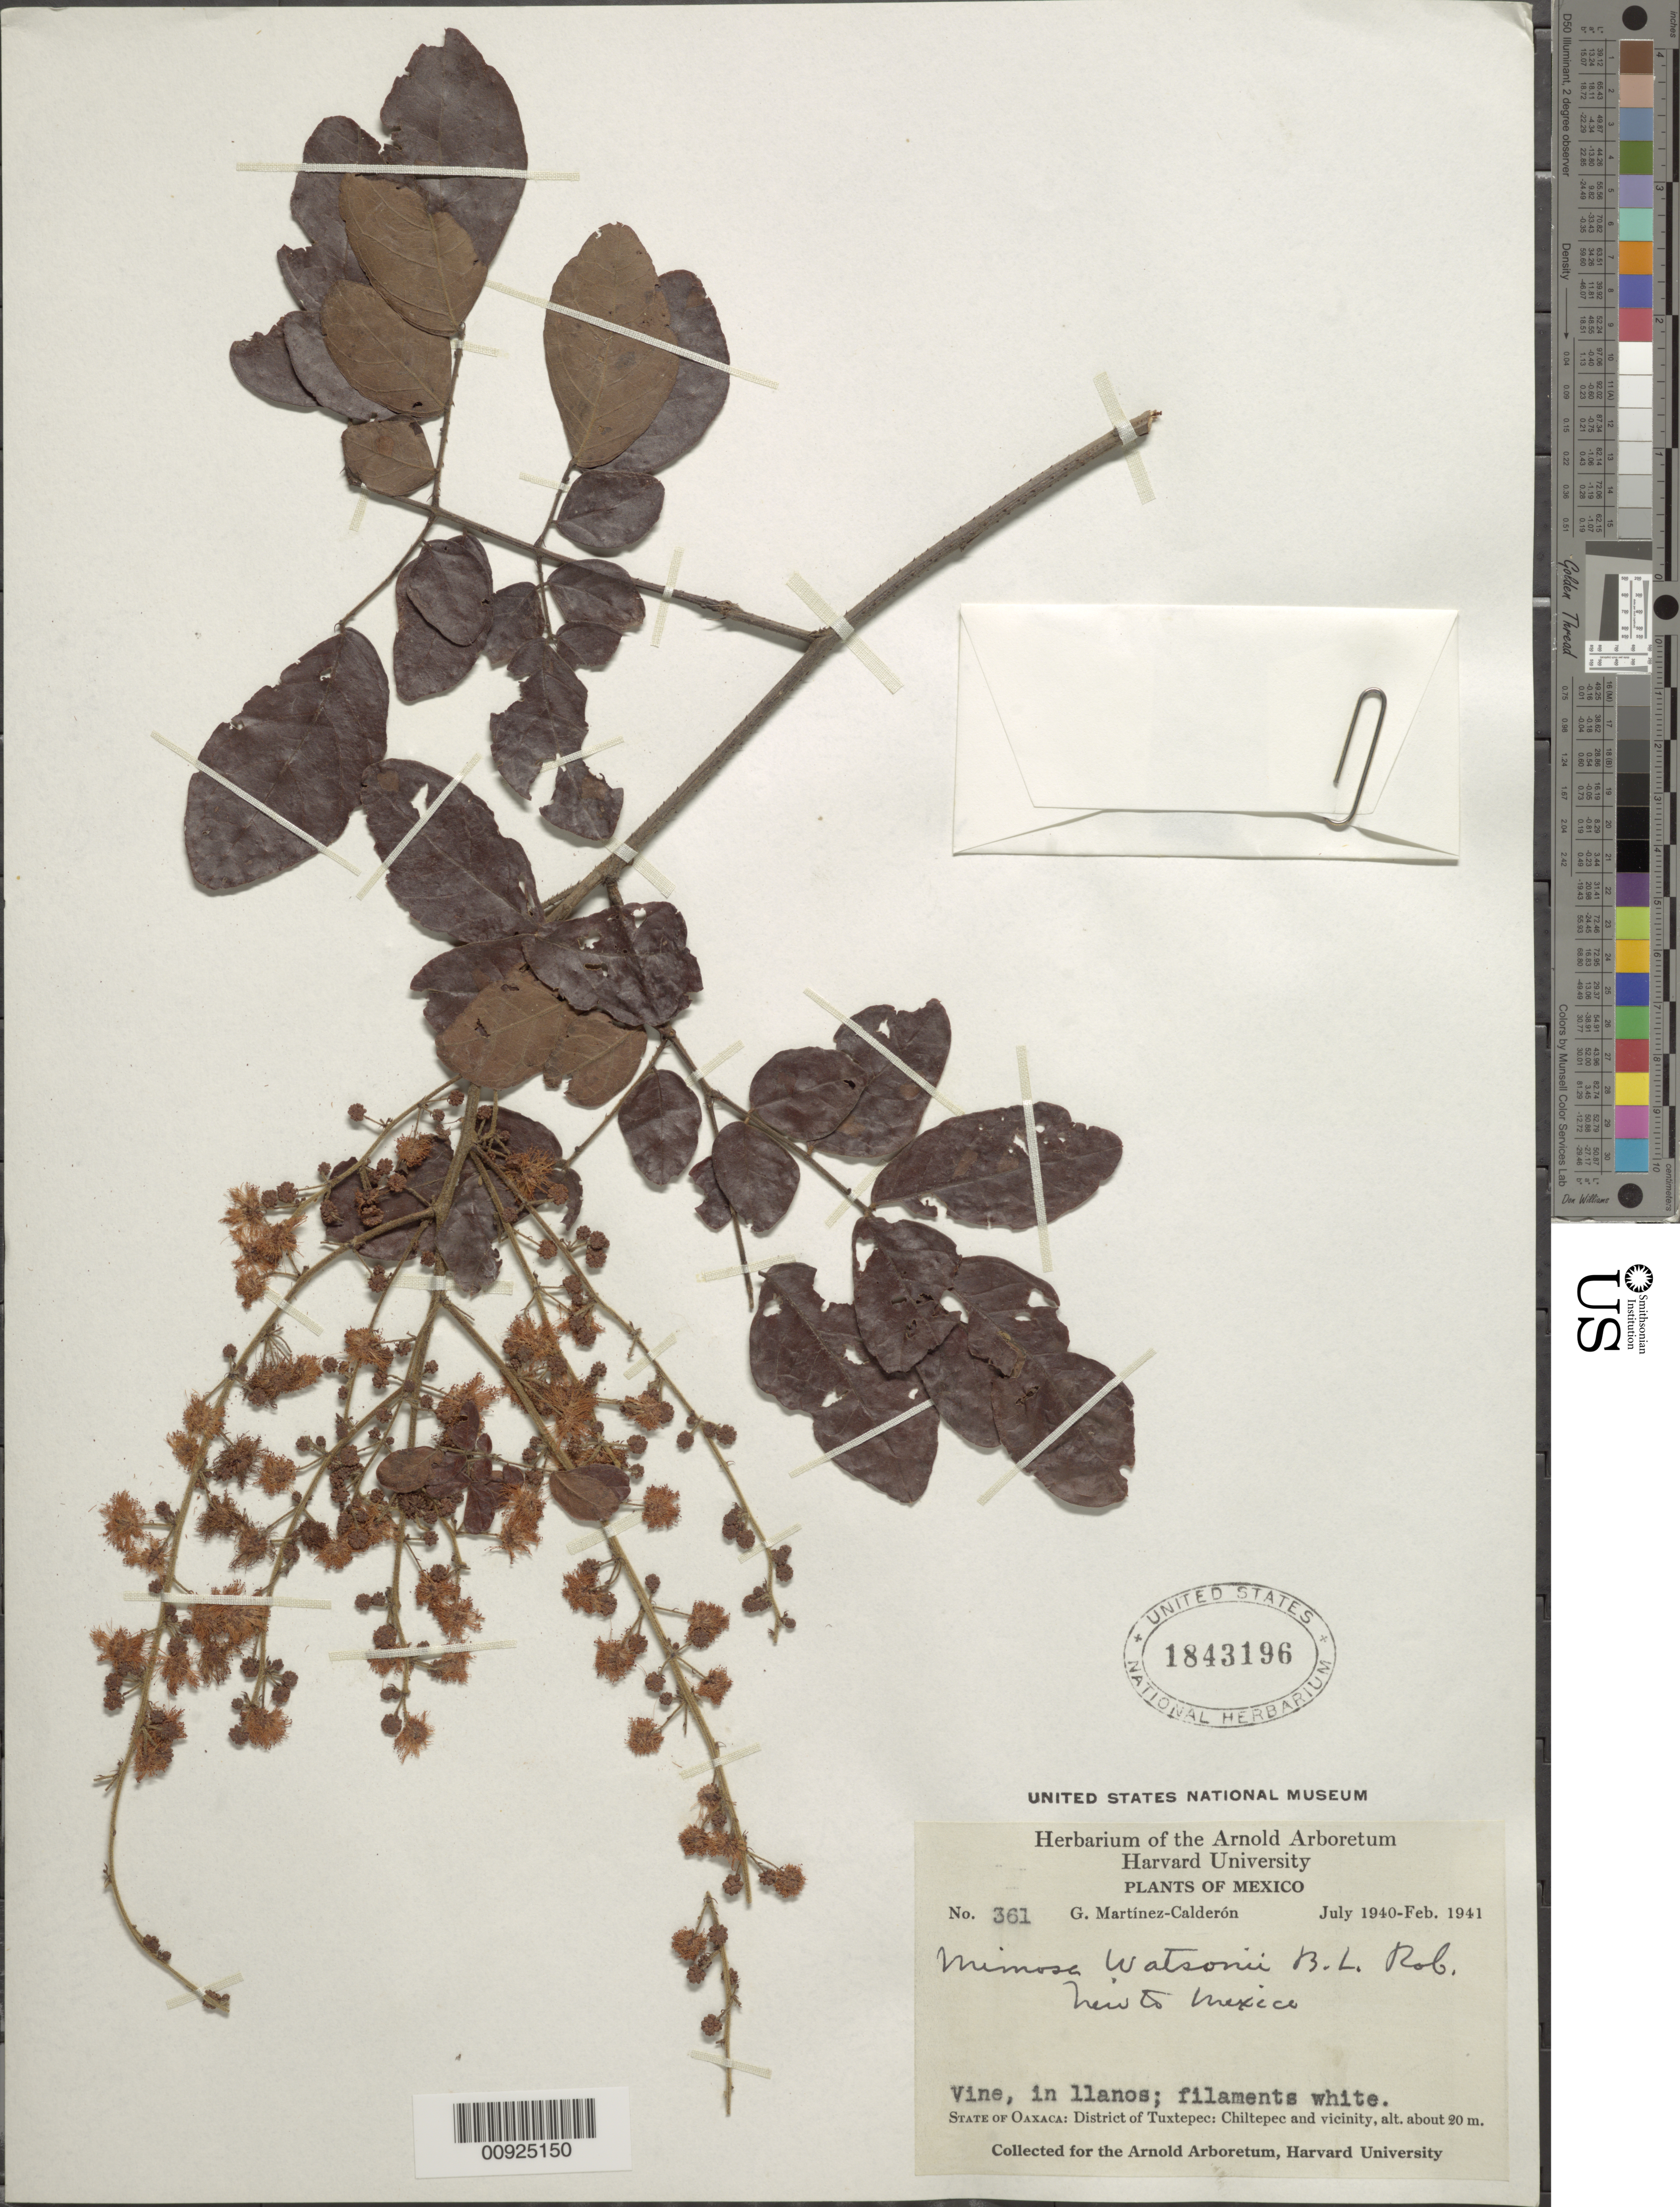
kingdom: Plantae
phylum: Tracheophyta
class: Magnoliopsida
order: Fabales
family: Fabaceae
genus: Mimosa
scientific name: Mimosa watsonii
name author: B.L. Rob.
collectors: G. Martinez-C.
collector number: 362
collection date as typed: Jul 1940 to -- Feb 1941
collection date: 1940-07/1941-02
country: Mexico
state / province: Oaxaca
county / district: Tuxtepec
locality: State of Oaxaca: District of Tuxtepec: Chiltepec and vicinity.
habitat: In llanos.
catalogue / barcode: US 1843196